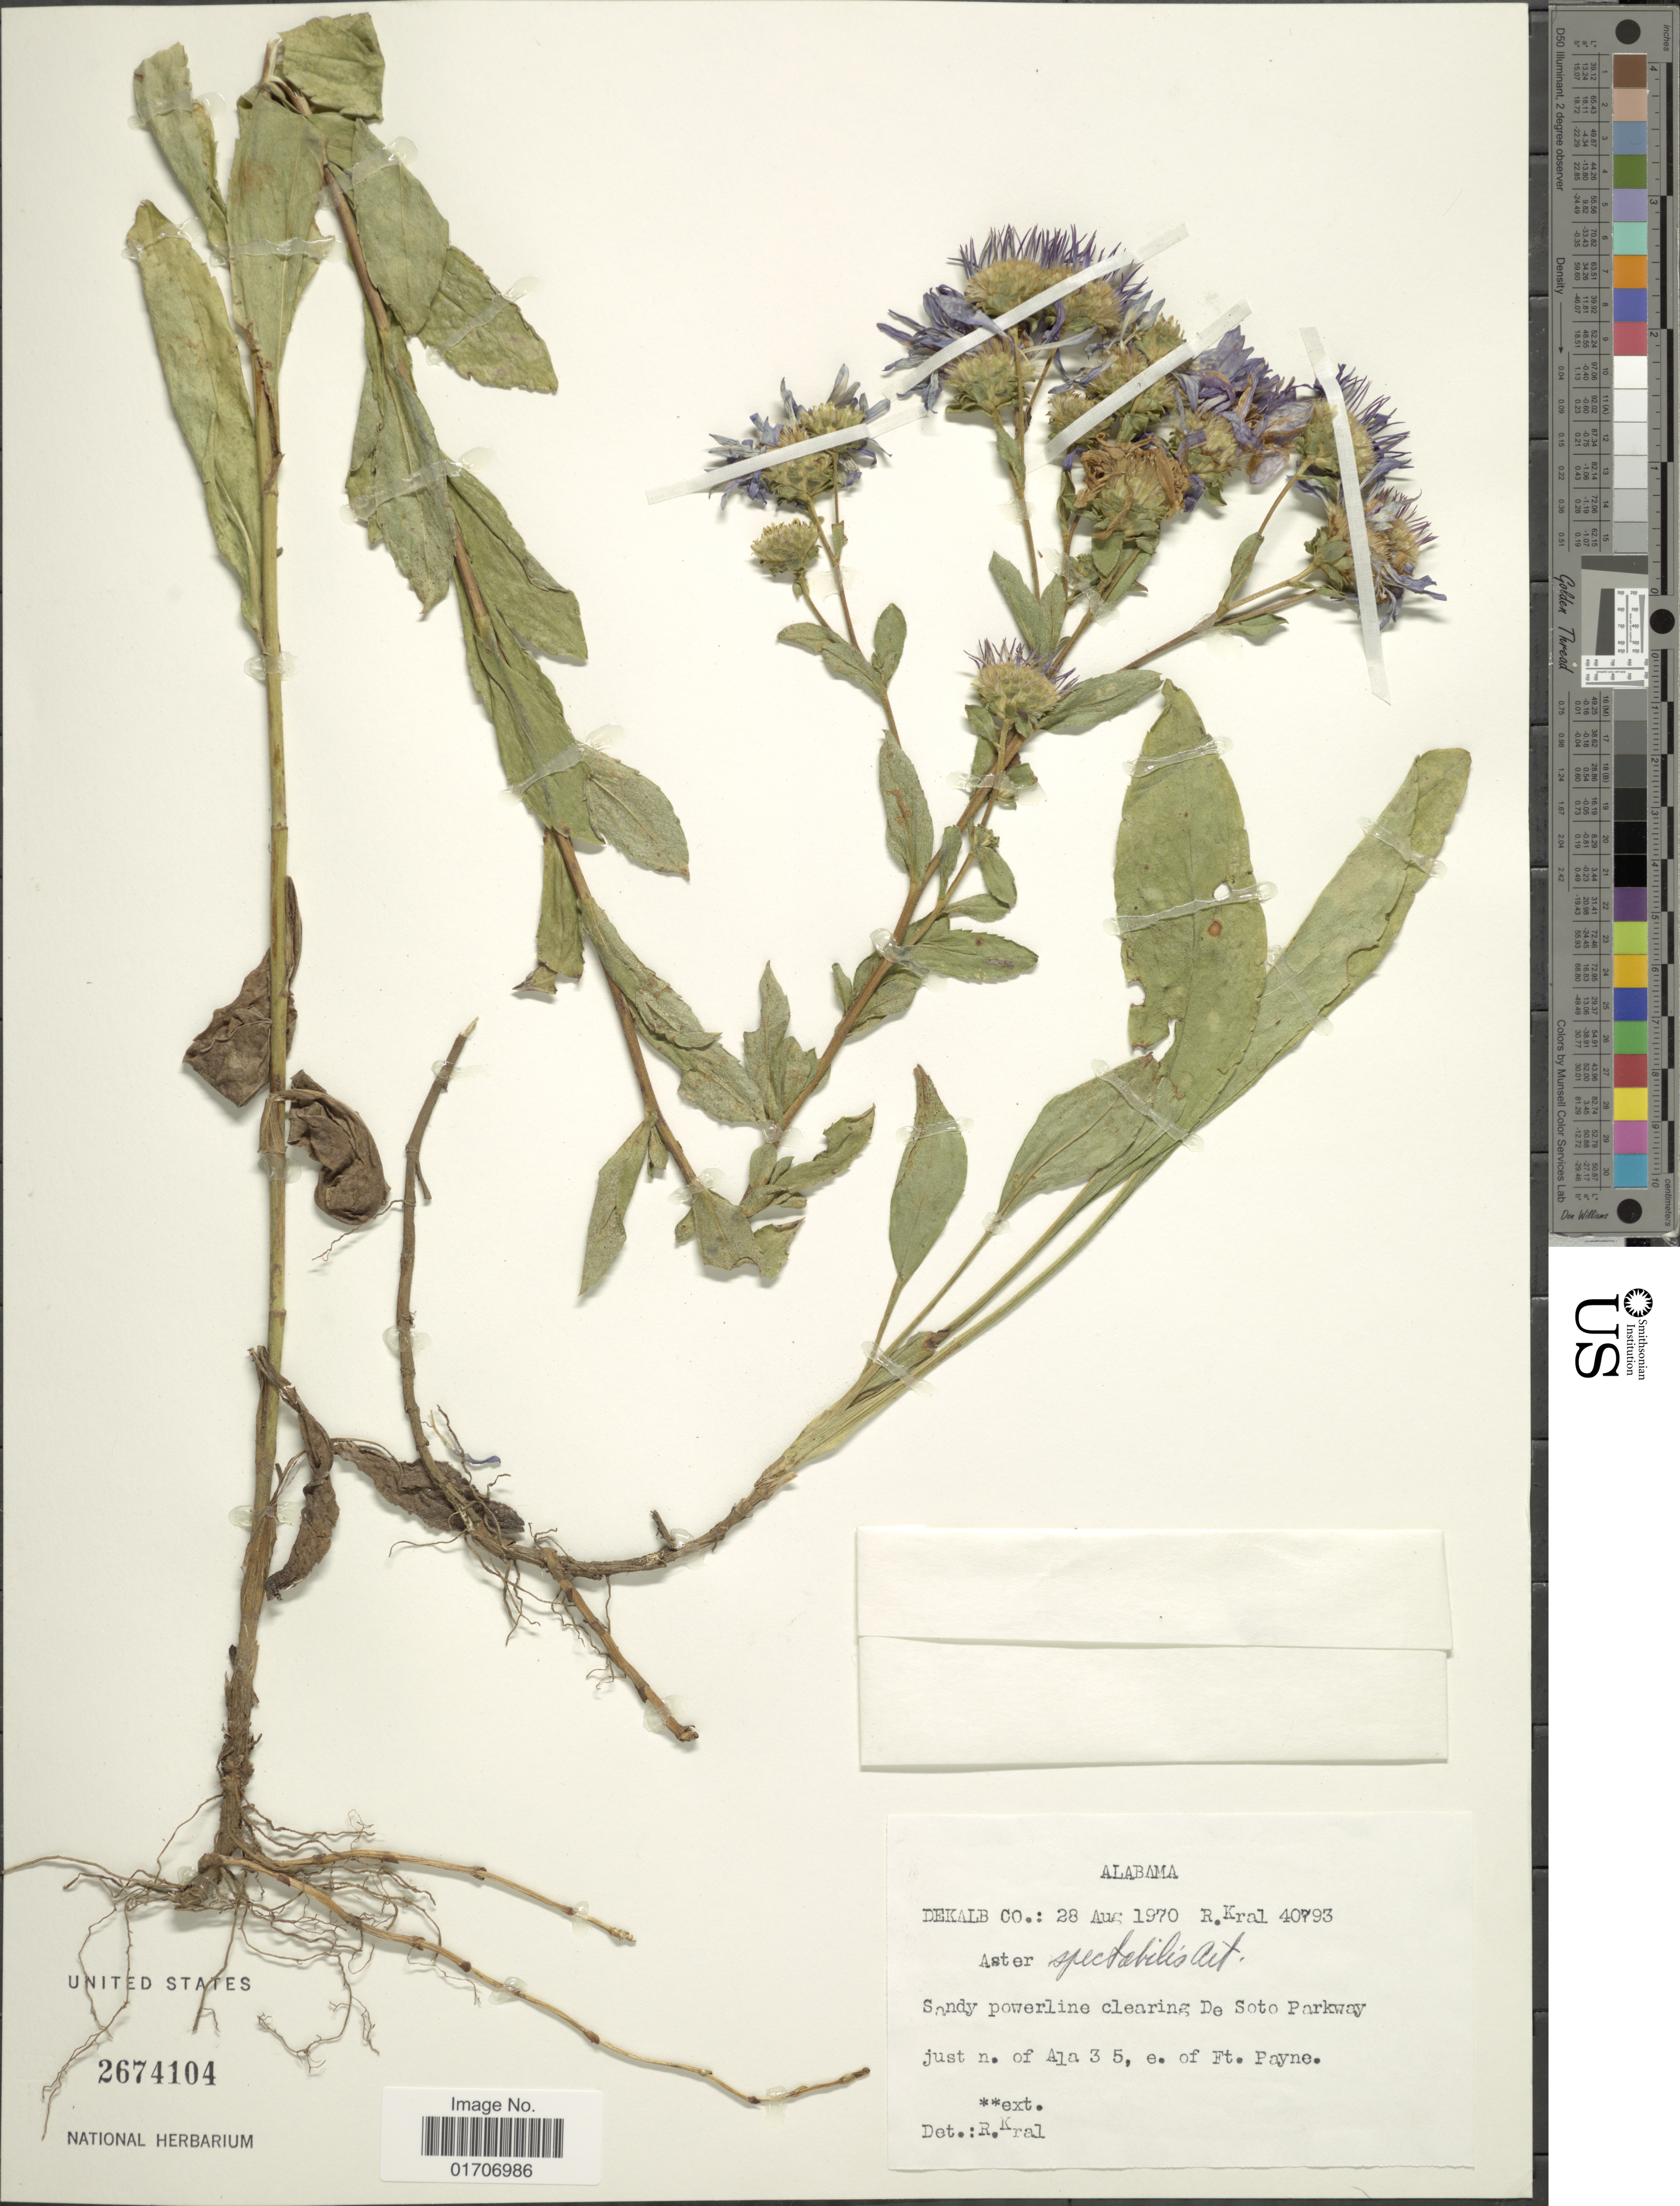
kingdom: Plantae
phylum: Tracheophyta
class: Magnoliopsida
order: Asterales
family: Asteraceae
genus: Eurybia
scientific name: Eurybia spectabilis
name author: (Aiton) G.L. Nesom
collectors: R. Kral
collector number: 40793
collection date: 1970-08-28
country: United States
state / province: Alabama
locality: Dekalb Co. Sandy powerline clearing De Soto Parkway, just n. of Ala 3 5, e. of Ft. Payne.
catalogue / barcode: US 2674104